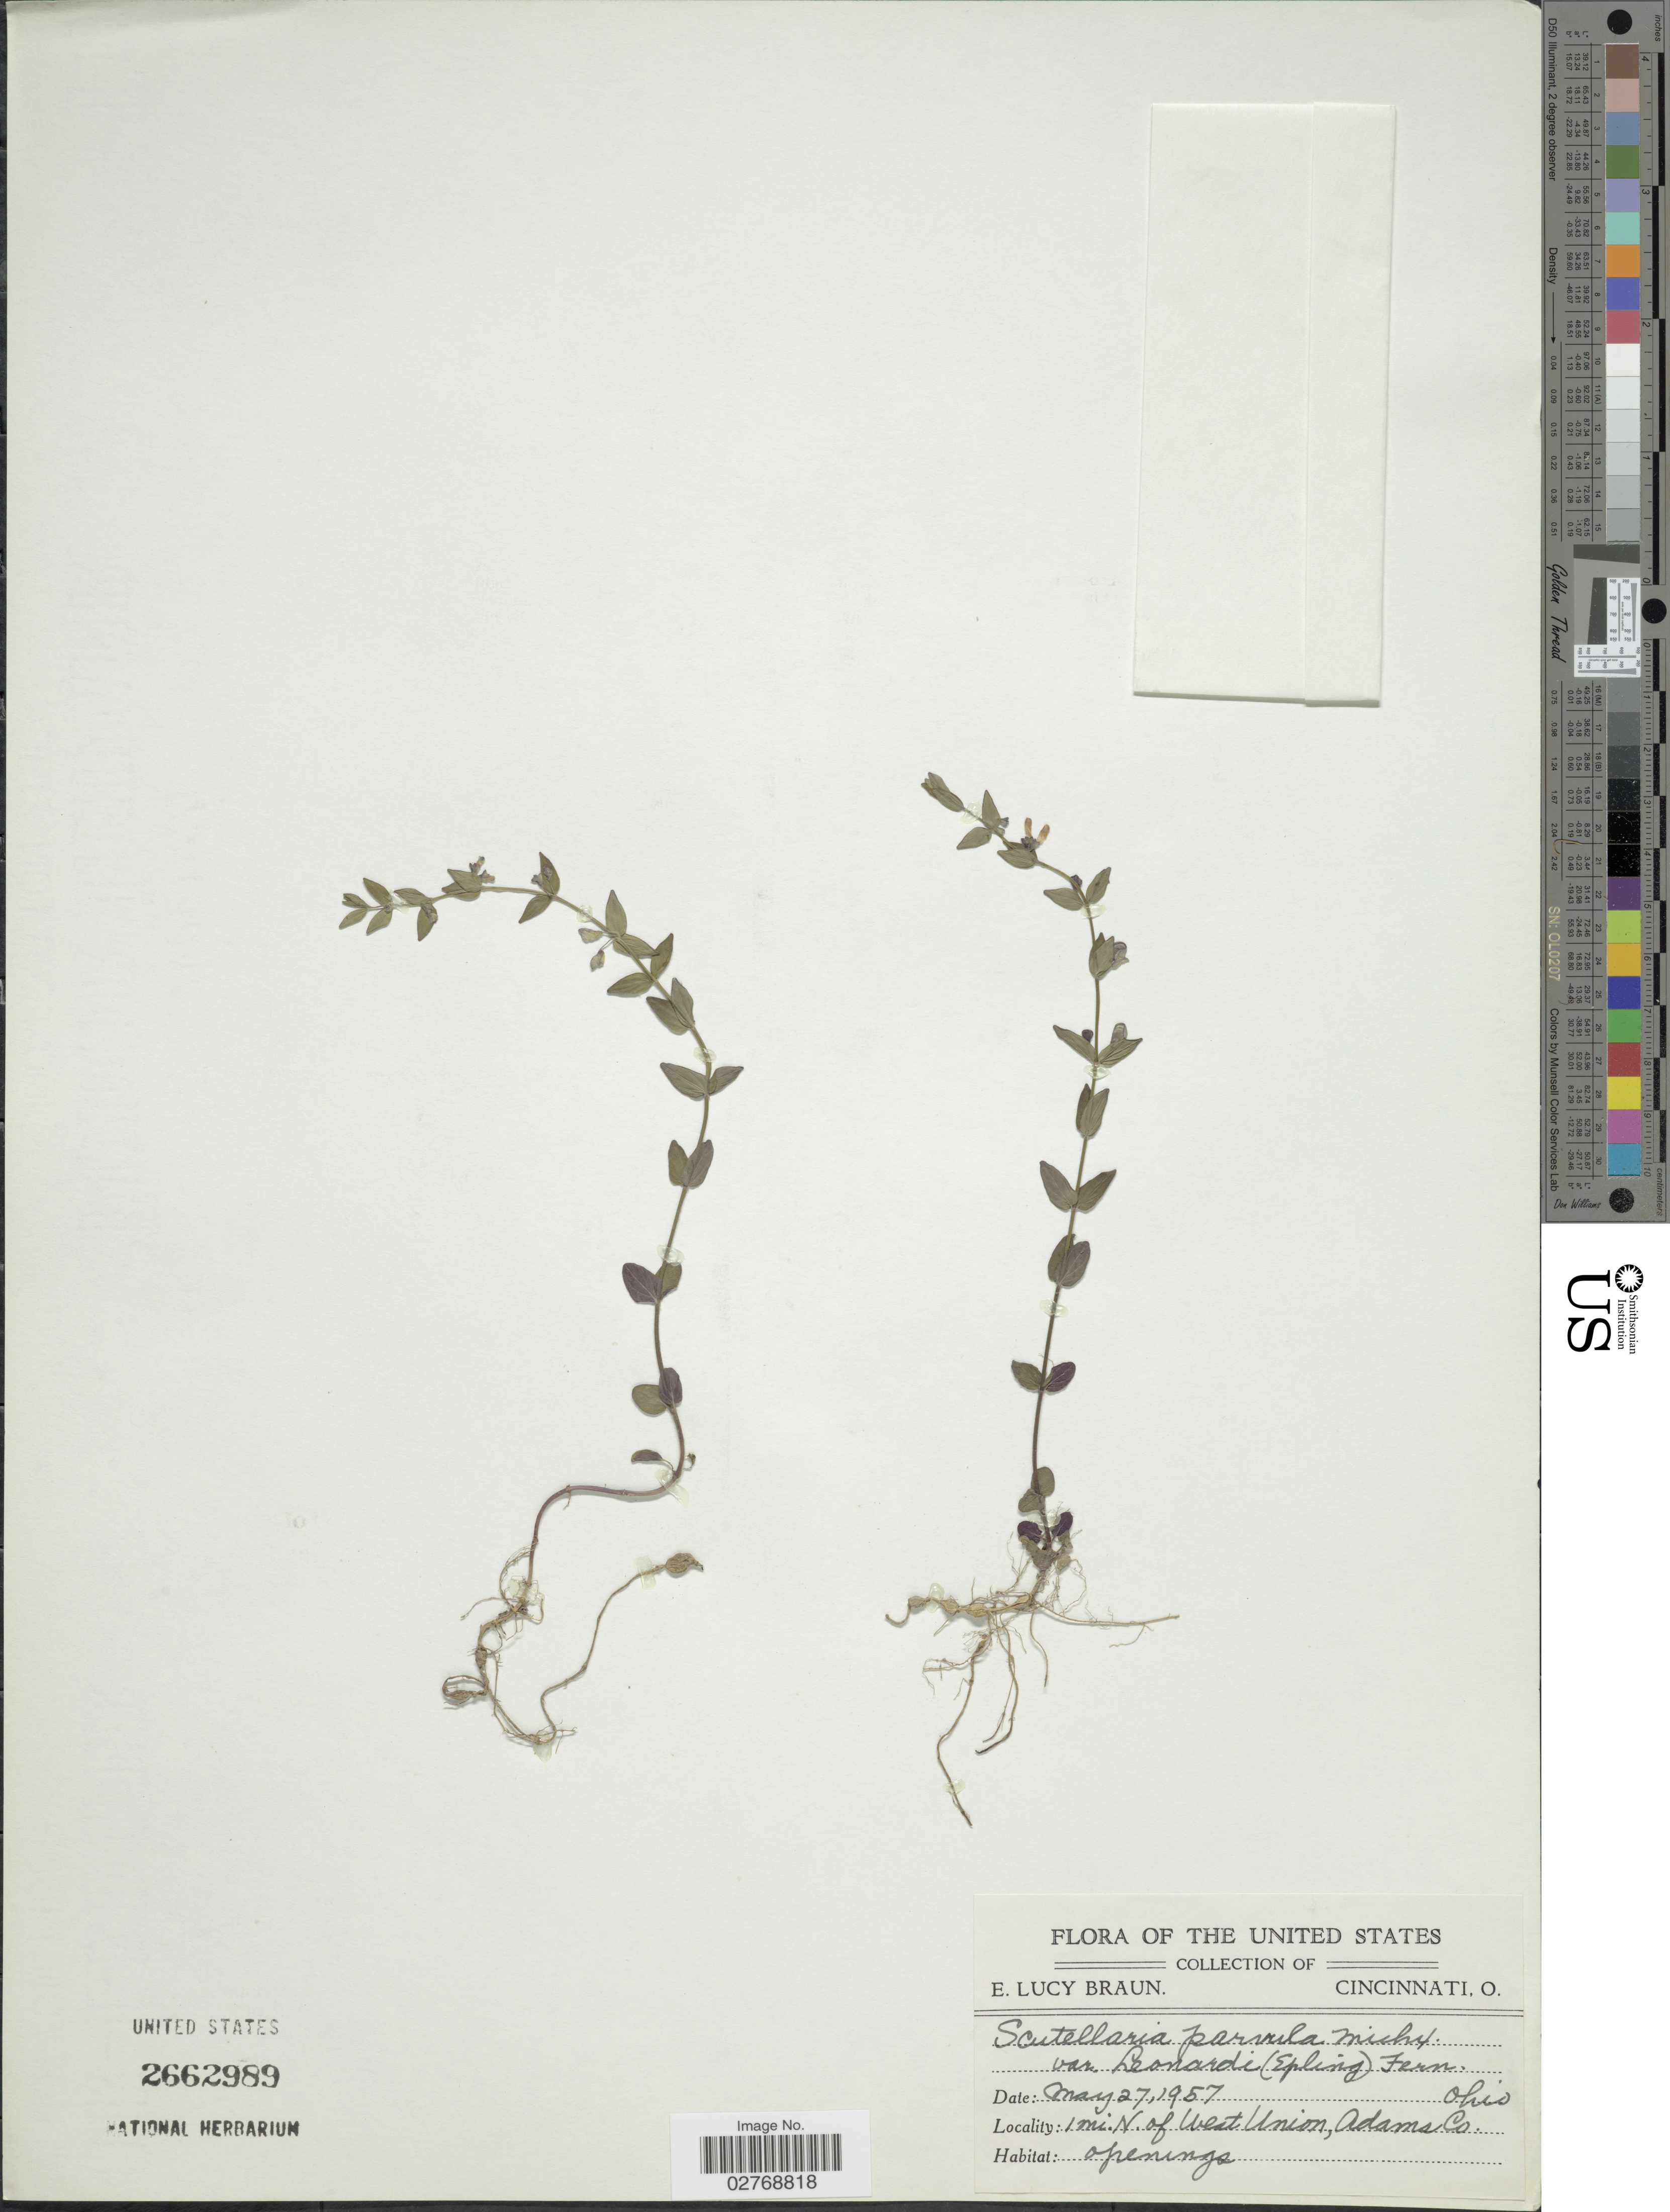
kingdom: Plantae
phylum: Tracheophyta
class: Magnoliopsida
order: Lamiales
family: Lamiaceae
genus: Scutellaria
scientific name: Scutellaria parvula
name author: Michx.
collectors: E. L. Braun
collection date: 1957-05-27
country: United States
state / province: Ohio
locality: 1 mi. N. of West Union, Adams Co.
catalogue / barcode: US 2662989